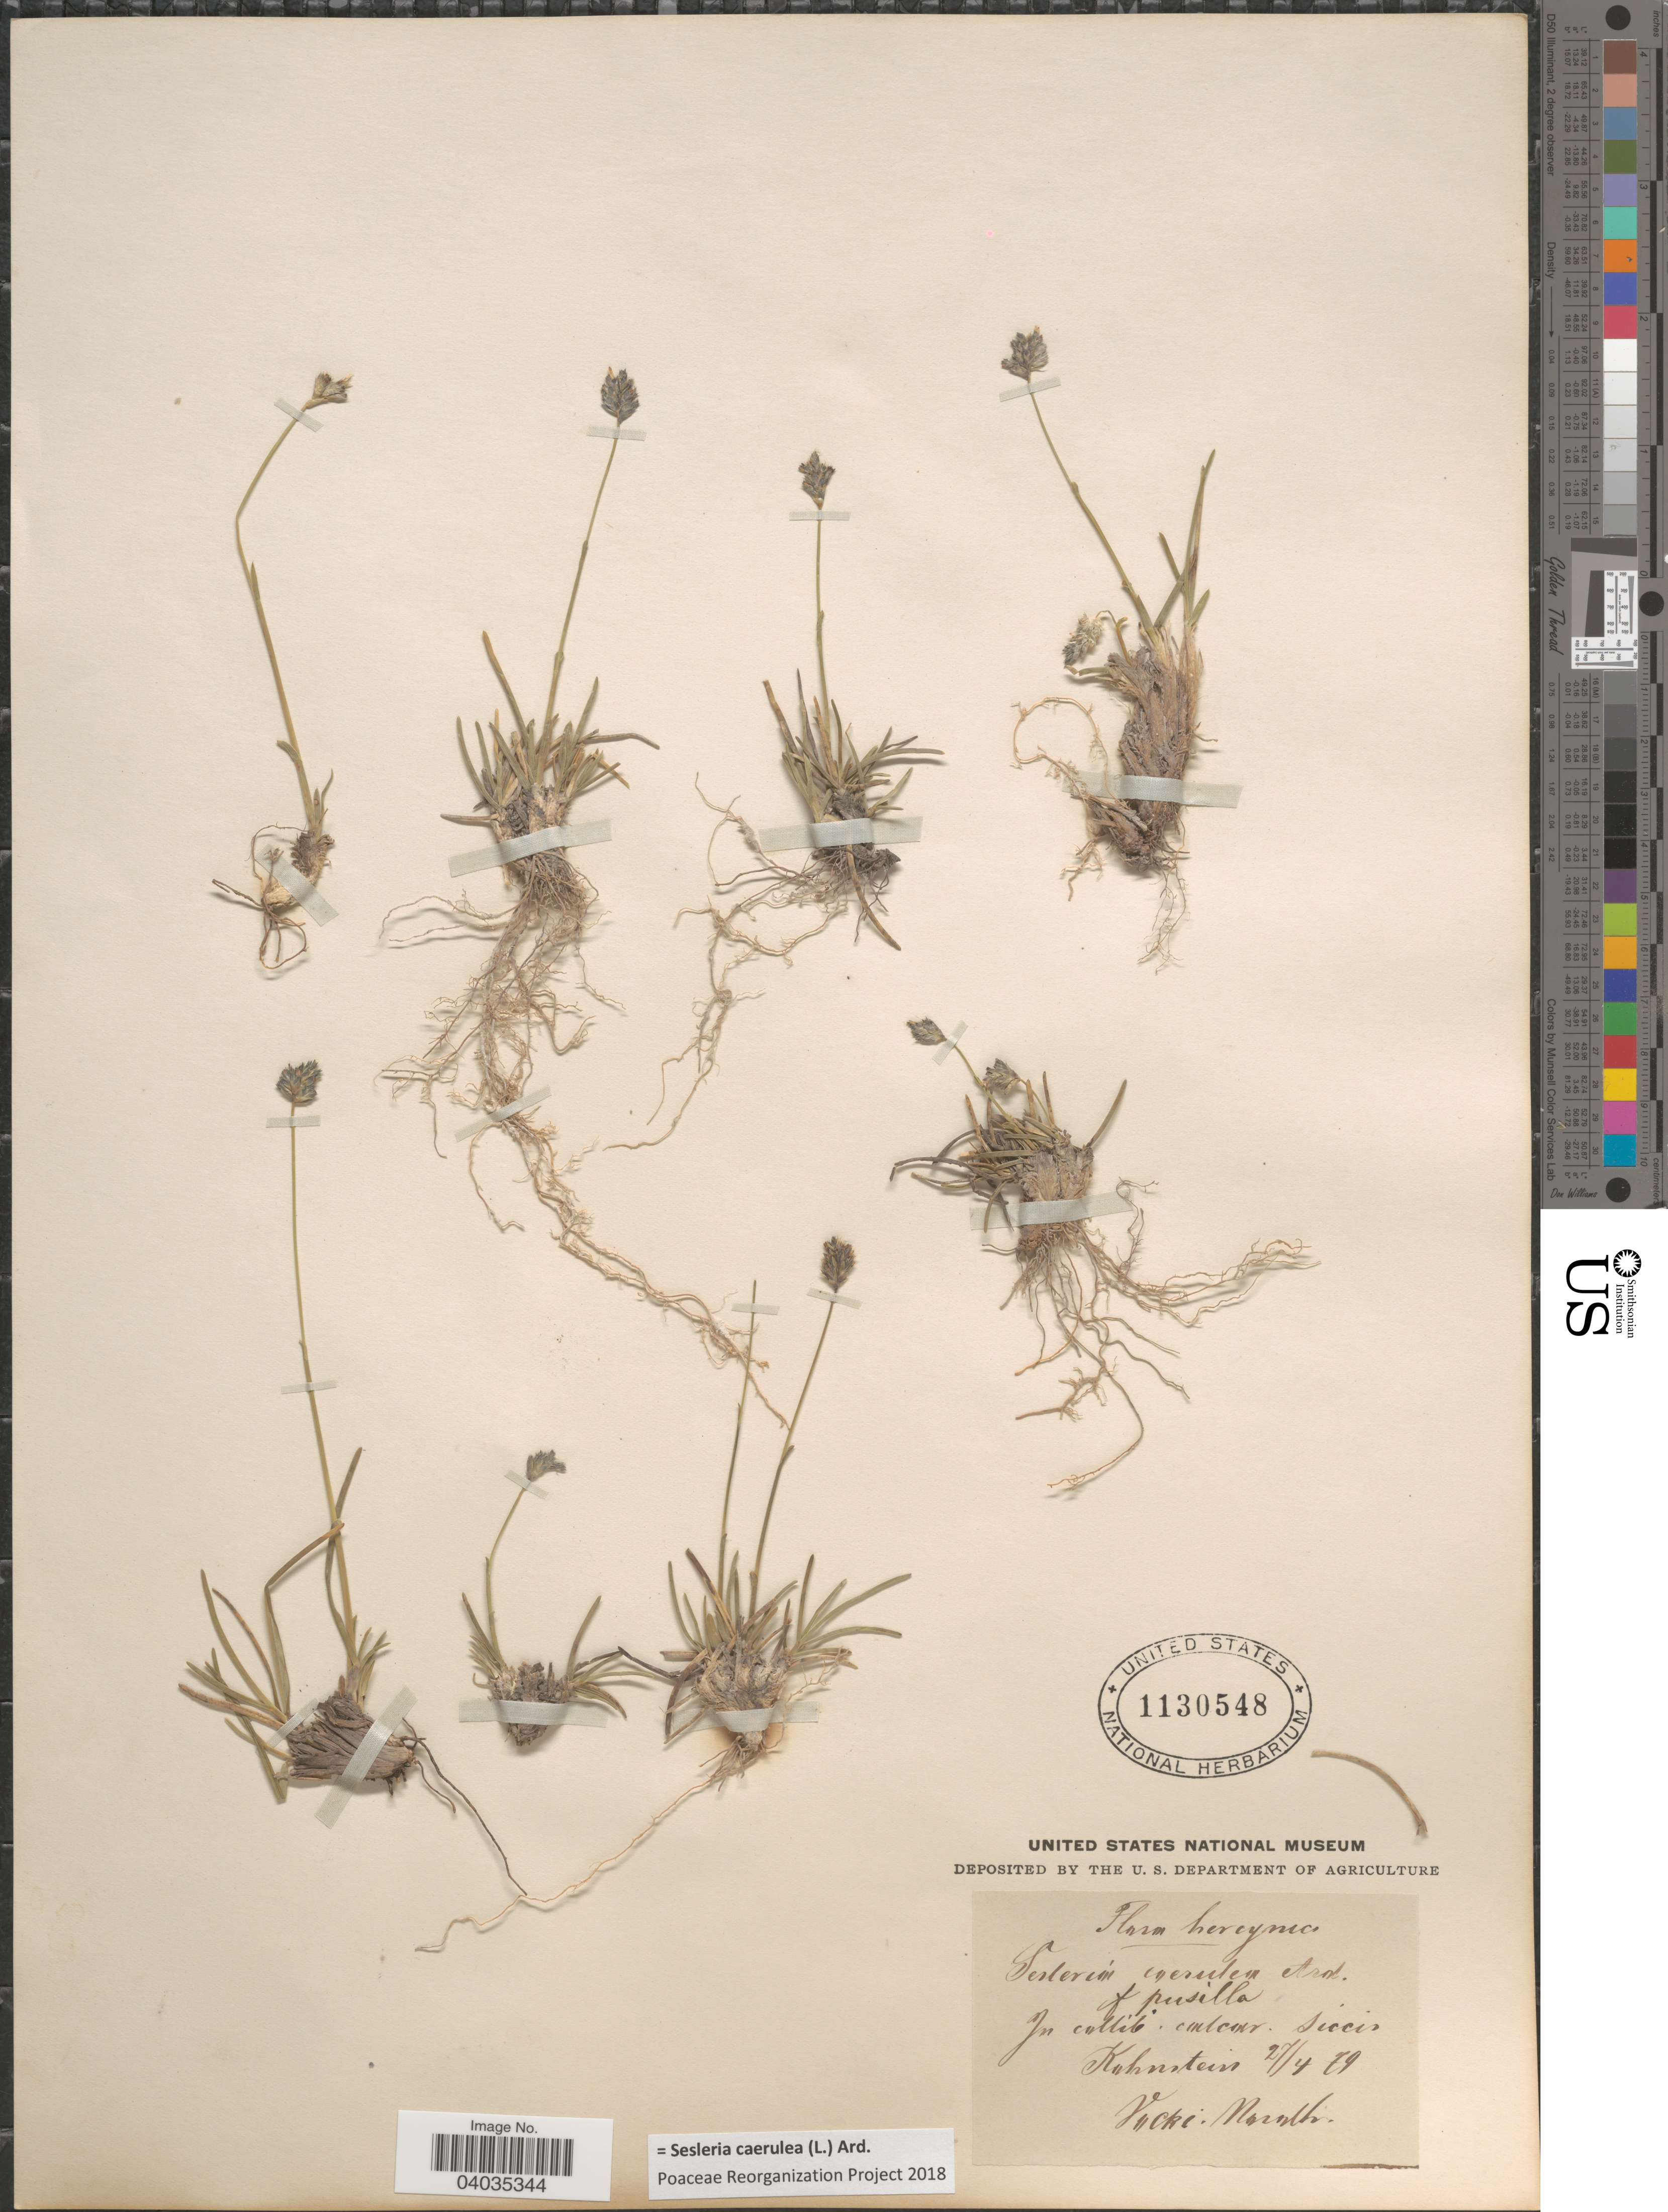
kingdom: Plantae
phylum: Tracheophyta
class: Liliopsida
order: Poales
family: Poaceae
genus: Sesleria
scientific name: Sesleria caerulea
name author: (L.) Ard.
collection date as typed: Transcribed d/m/y: 27/4/79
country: Germany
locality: Hercynia. In collib. calcar. siccis Kuhnstein.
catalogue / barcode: US 1130548